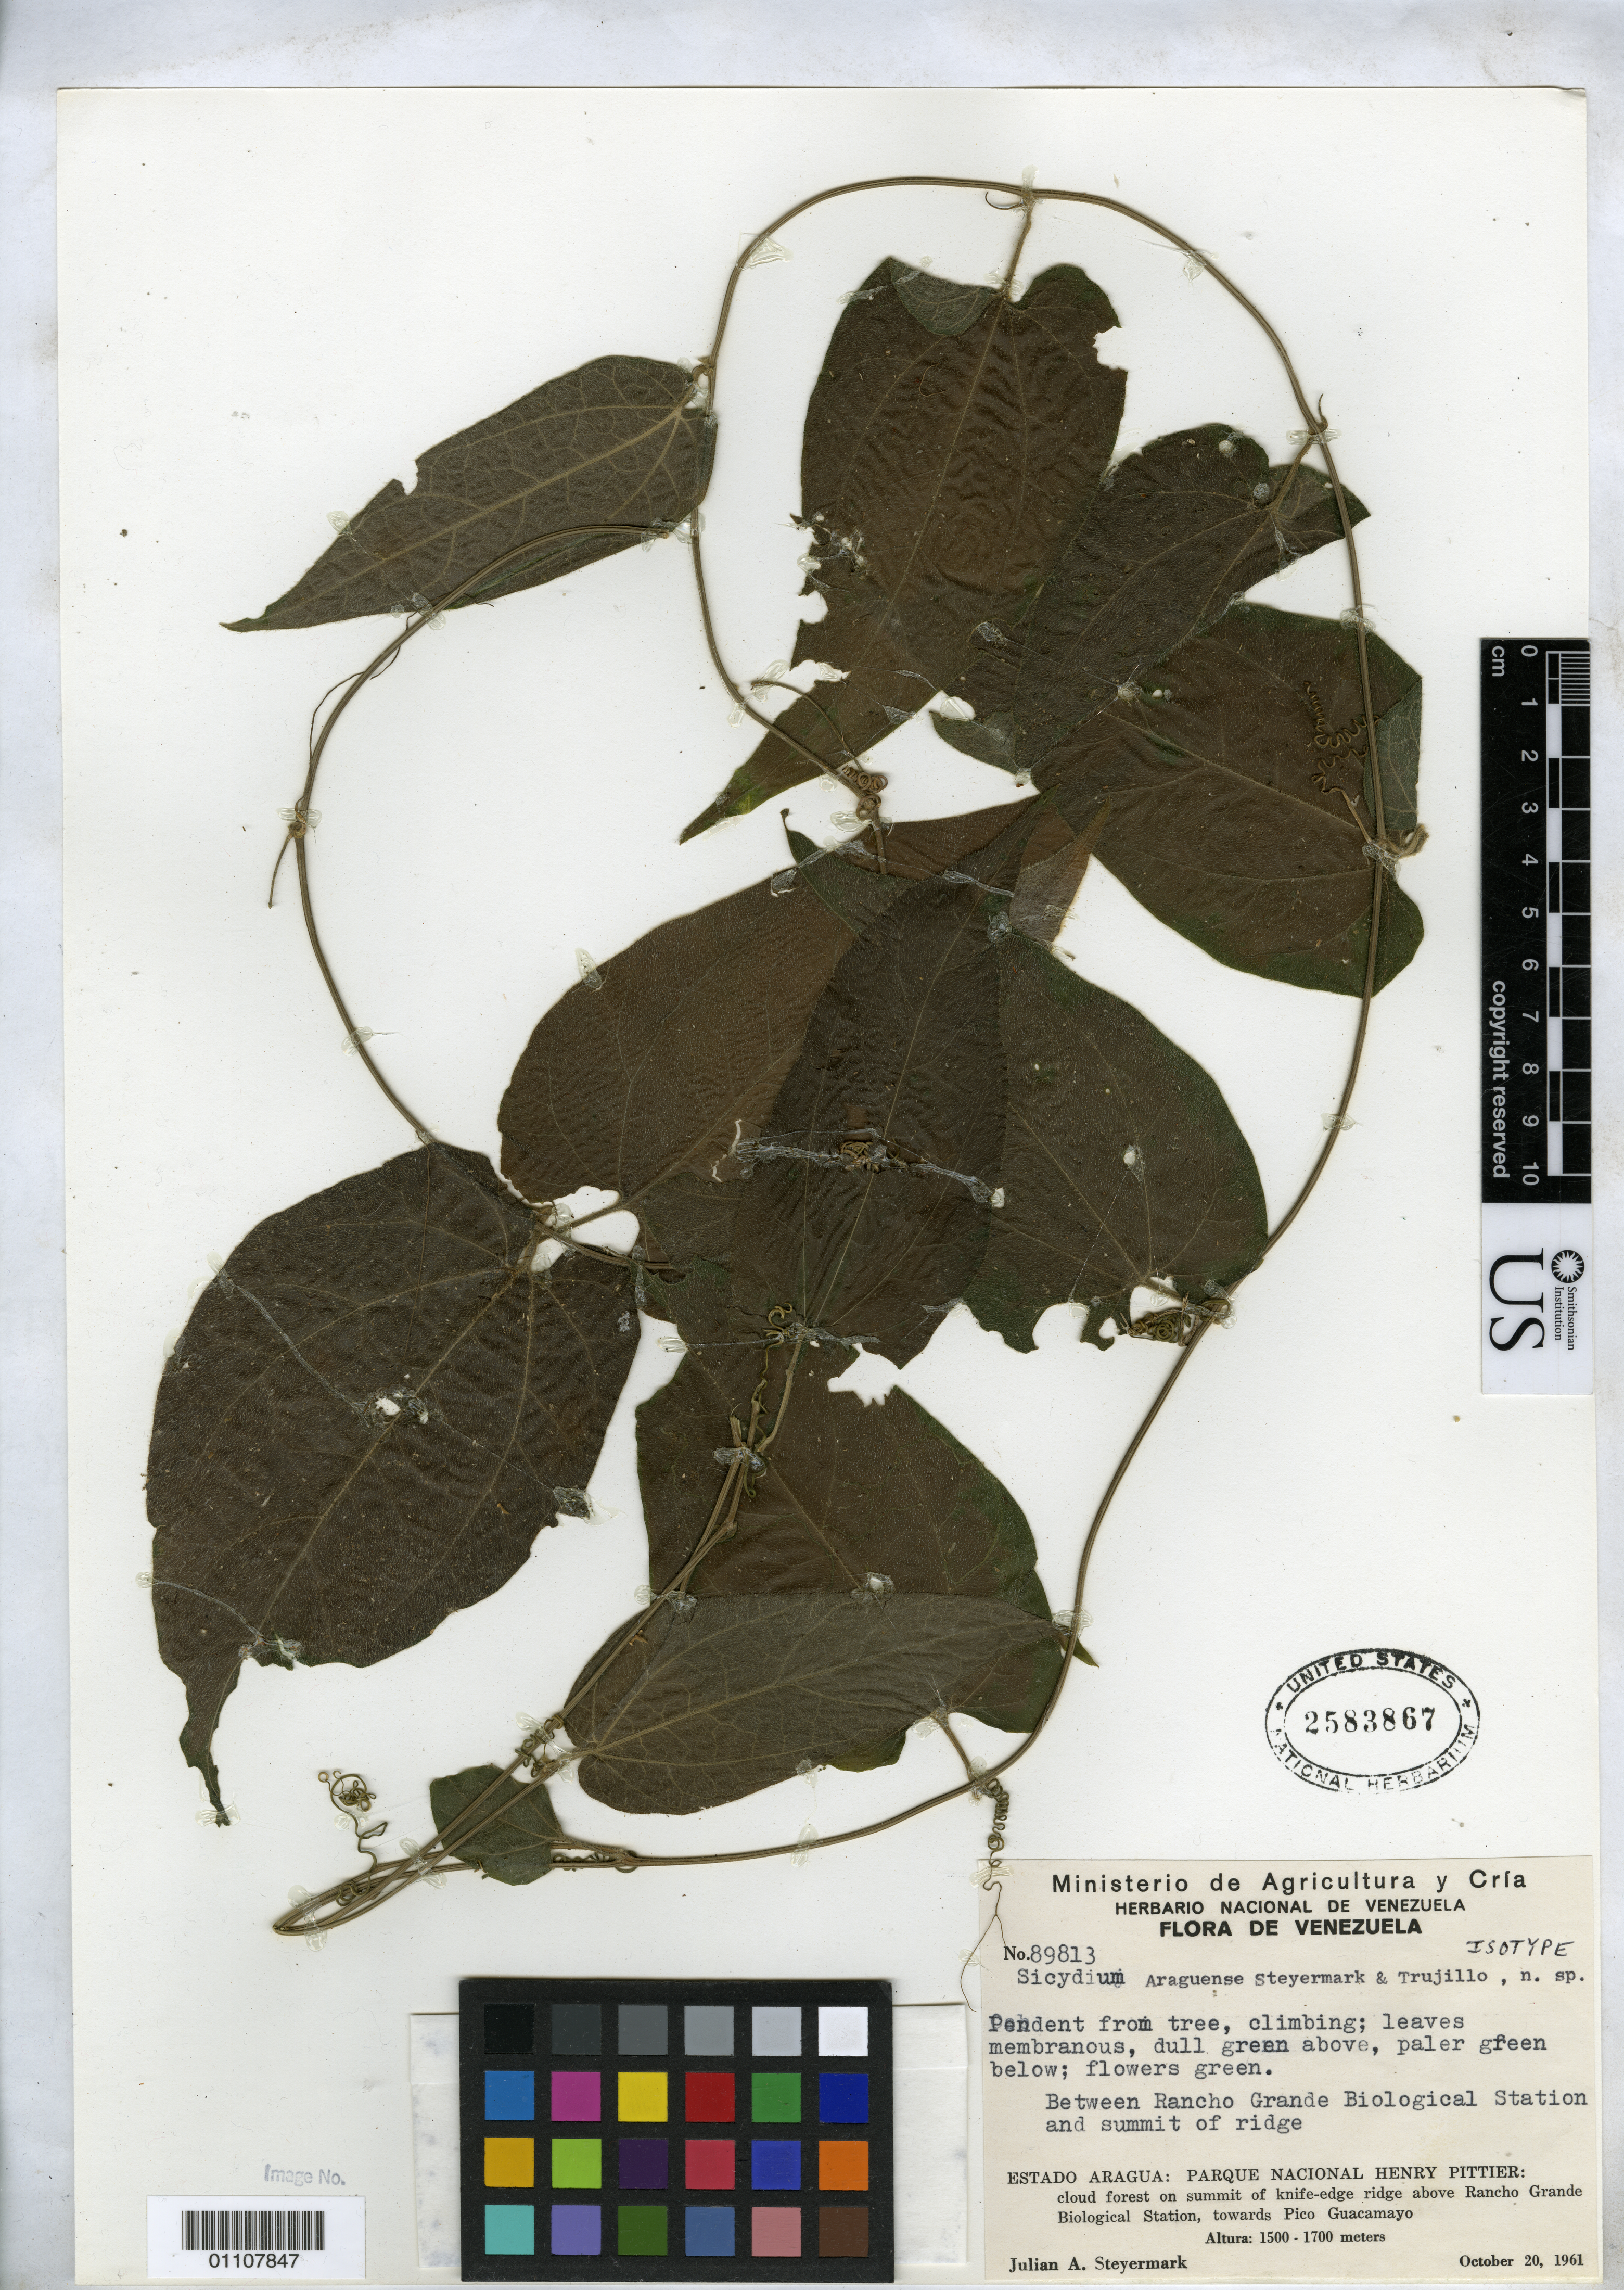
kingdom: Plantae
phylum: Tracheophyta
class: Magnoliopsida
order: Cucurbitales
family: Cucurbitaceae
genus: Sicydium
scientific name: Sicydium araguense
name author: Steyerm. & Trujillo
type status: Isotype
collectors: J. Steyermark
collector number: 89813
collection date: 1961-10-20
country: Venezuela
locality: Above Rancho Grande Biological Station, towards Pico Guacamayo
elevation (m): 457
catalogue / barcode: US 2583867